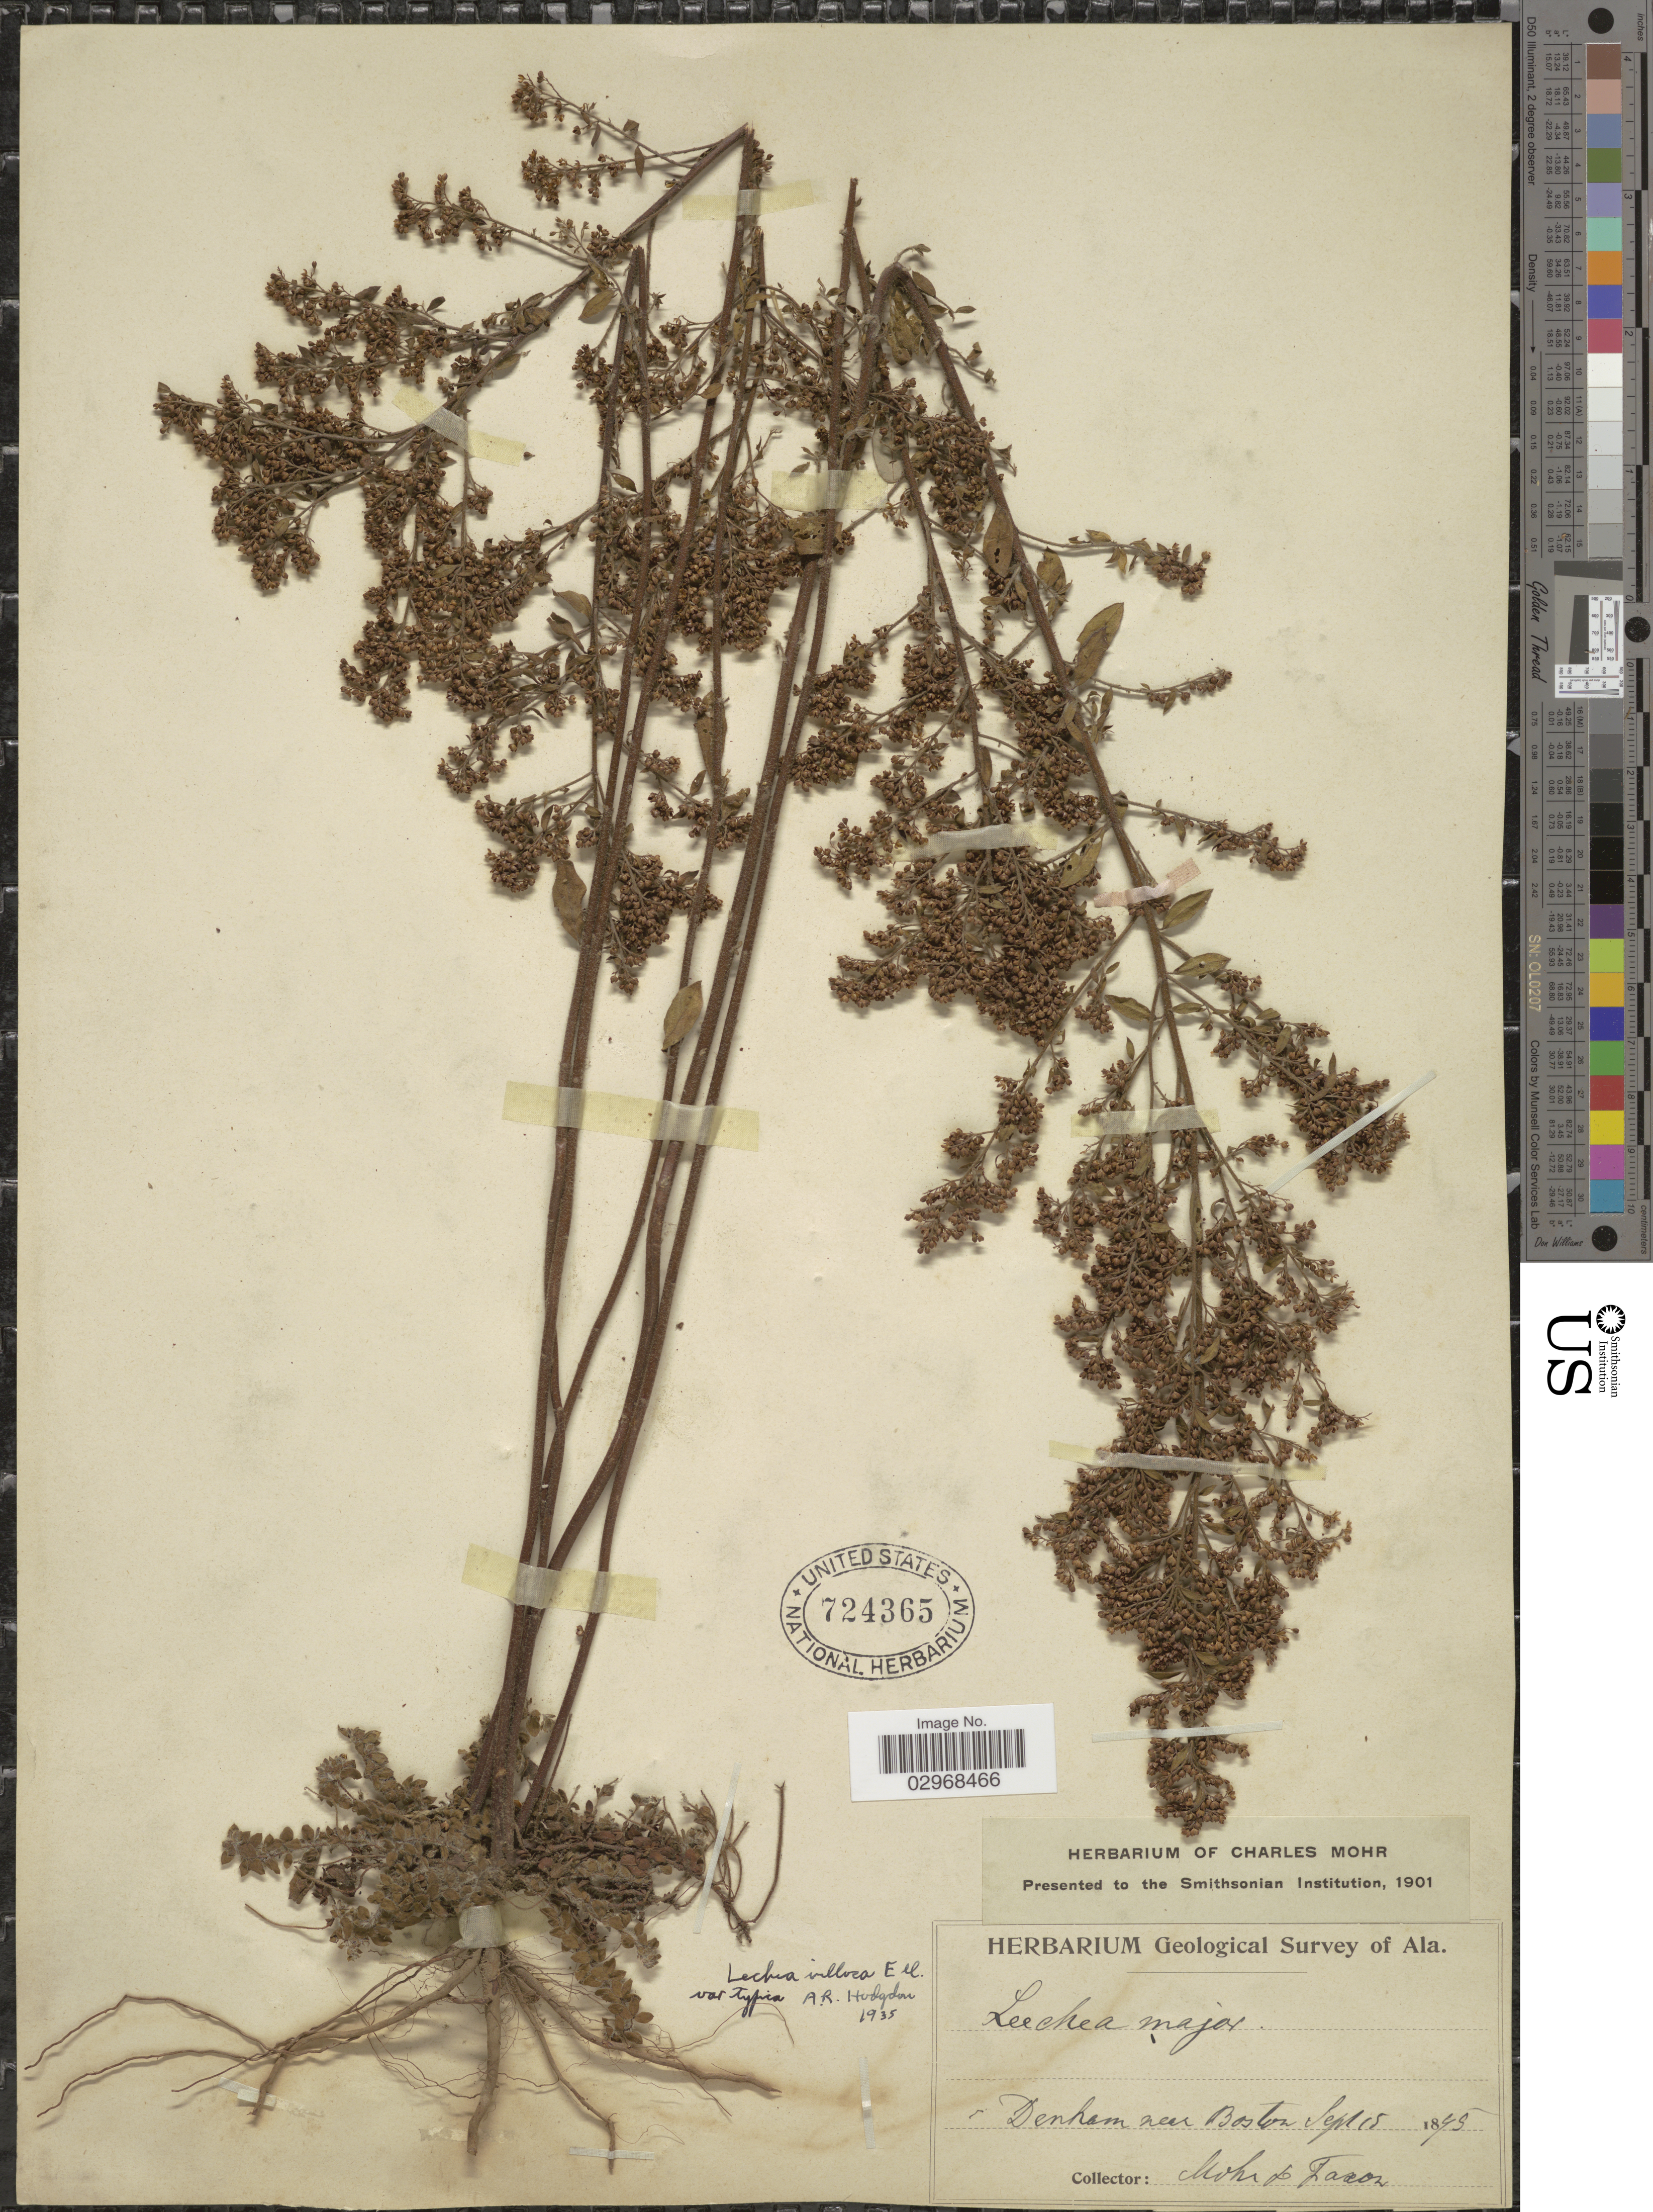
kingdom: Plantae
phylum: Tracheophyta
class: Magnoliopsida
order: Malvales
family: Cistaceae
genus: Lechea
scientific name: Lechea villosa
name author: Elliott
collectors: Mohr, -- & Faxon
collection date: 1895-09-15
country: United States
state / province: Alabama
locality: Denham near Boston.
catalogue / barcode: US 724365